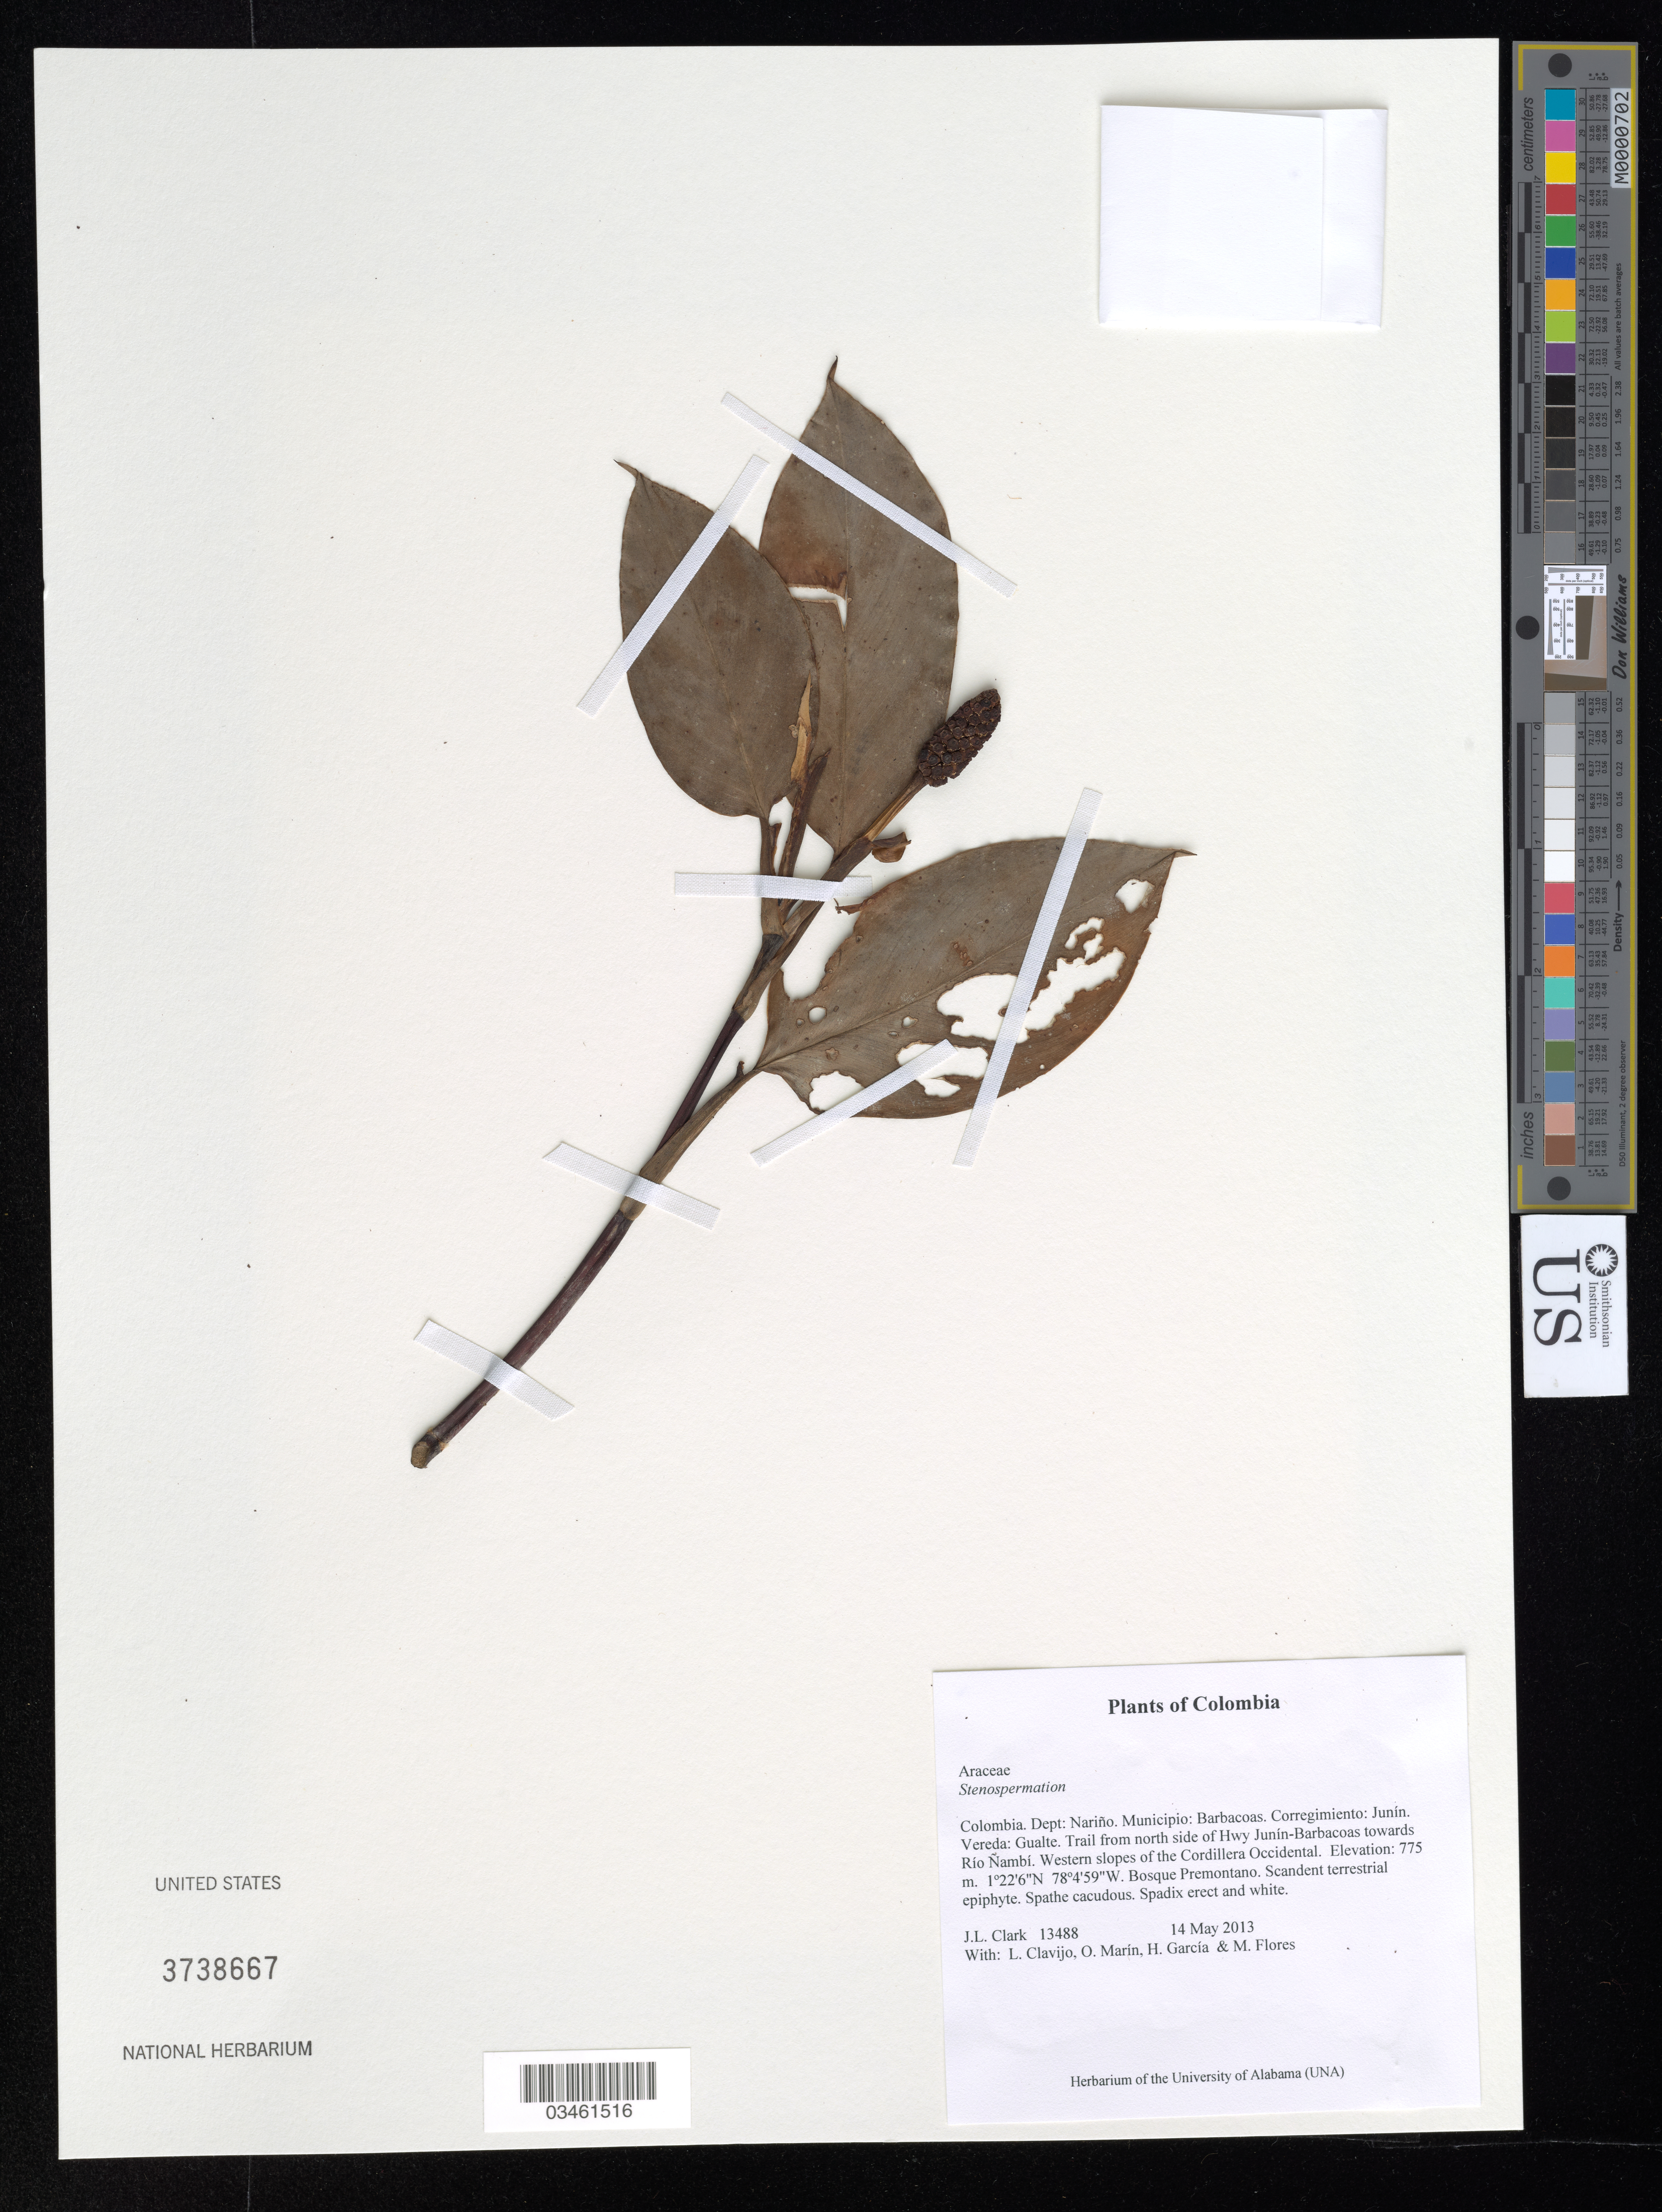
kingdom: Plantae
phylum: Tracheophyta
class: Liliopsida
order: Alismatales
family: Araceae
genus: Stenospermation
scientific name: Stenospermation sp.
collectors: J. L. Clark, L. Clavijo, O. Marín, H. Garcia & M. Flores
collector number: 13488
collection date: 2013-05-14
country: Colombia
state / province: Nariño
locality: Dept: Nariño. Municipio: Barbacoas. Corregimiento: Junín. Vereda: Gualte. Trail from north side of Hwy Junín-Barbacoas towards Río Nambí. Western slopes of the Cordillera Occidental.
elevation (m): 775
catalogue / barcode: US 3738667